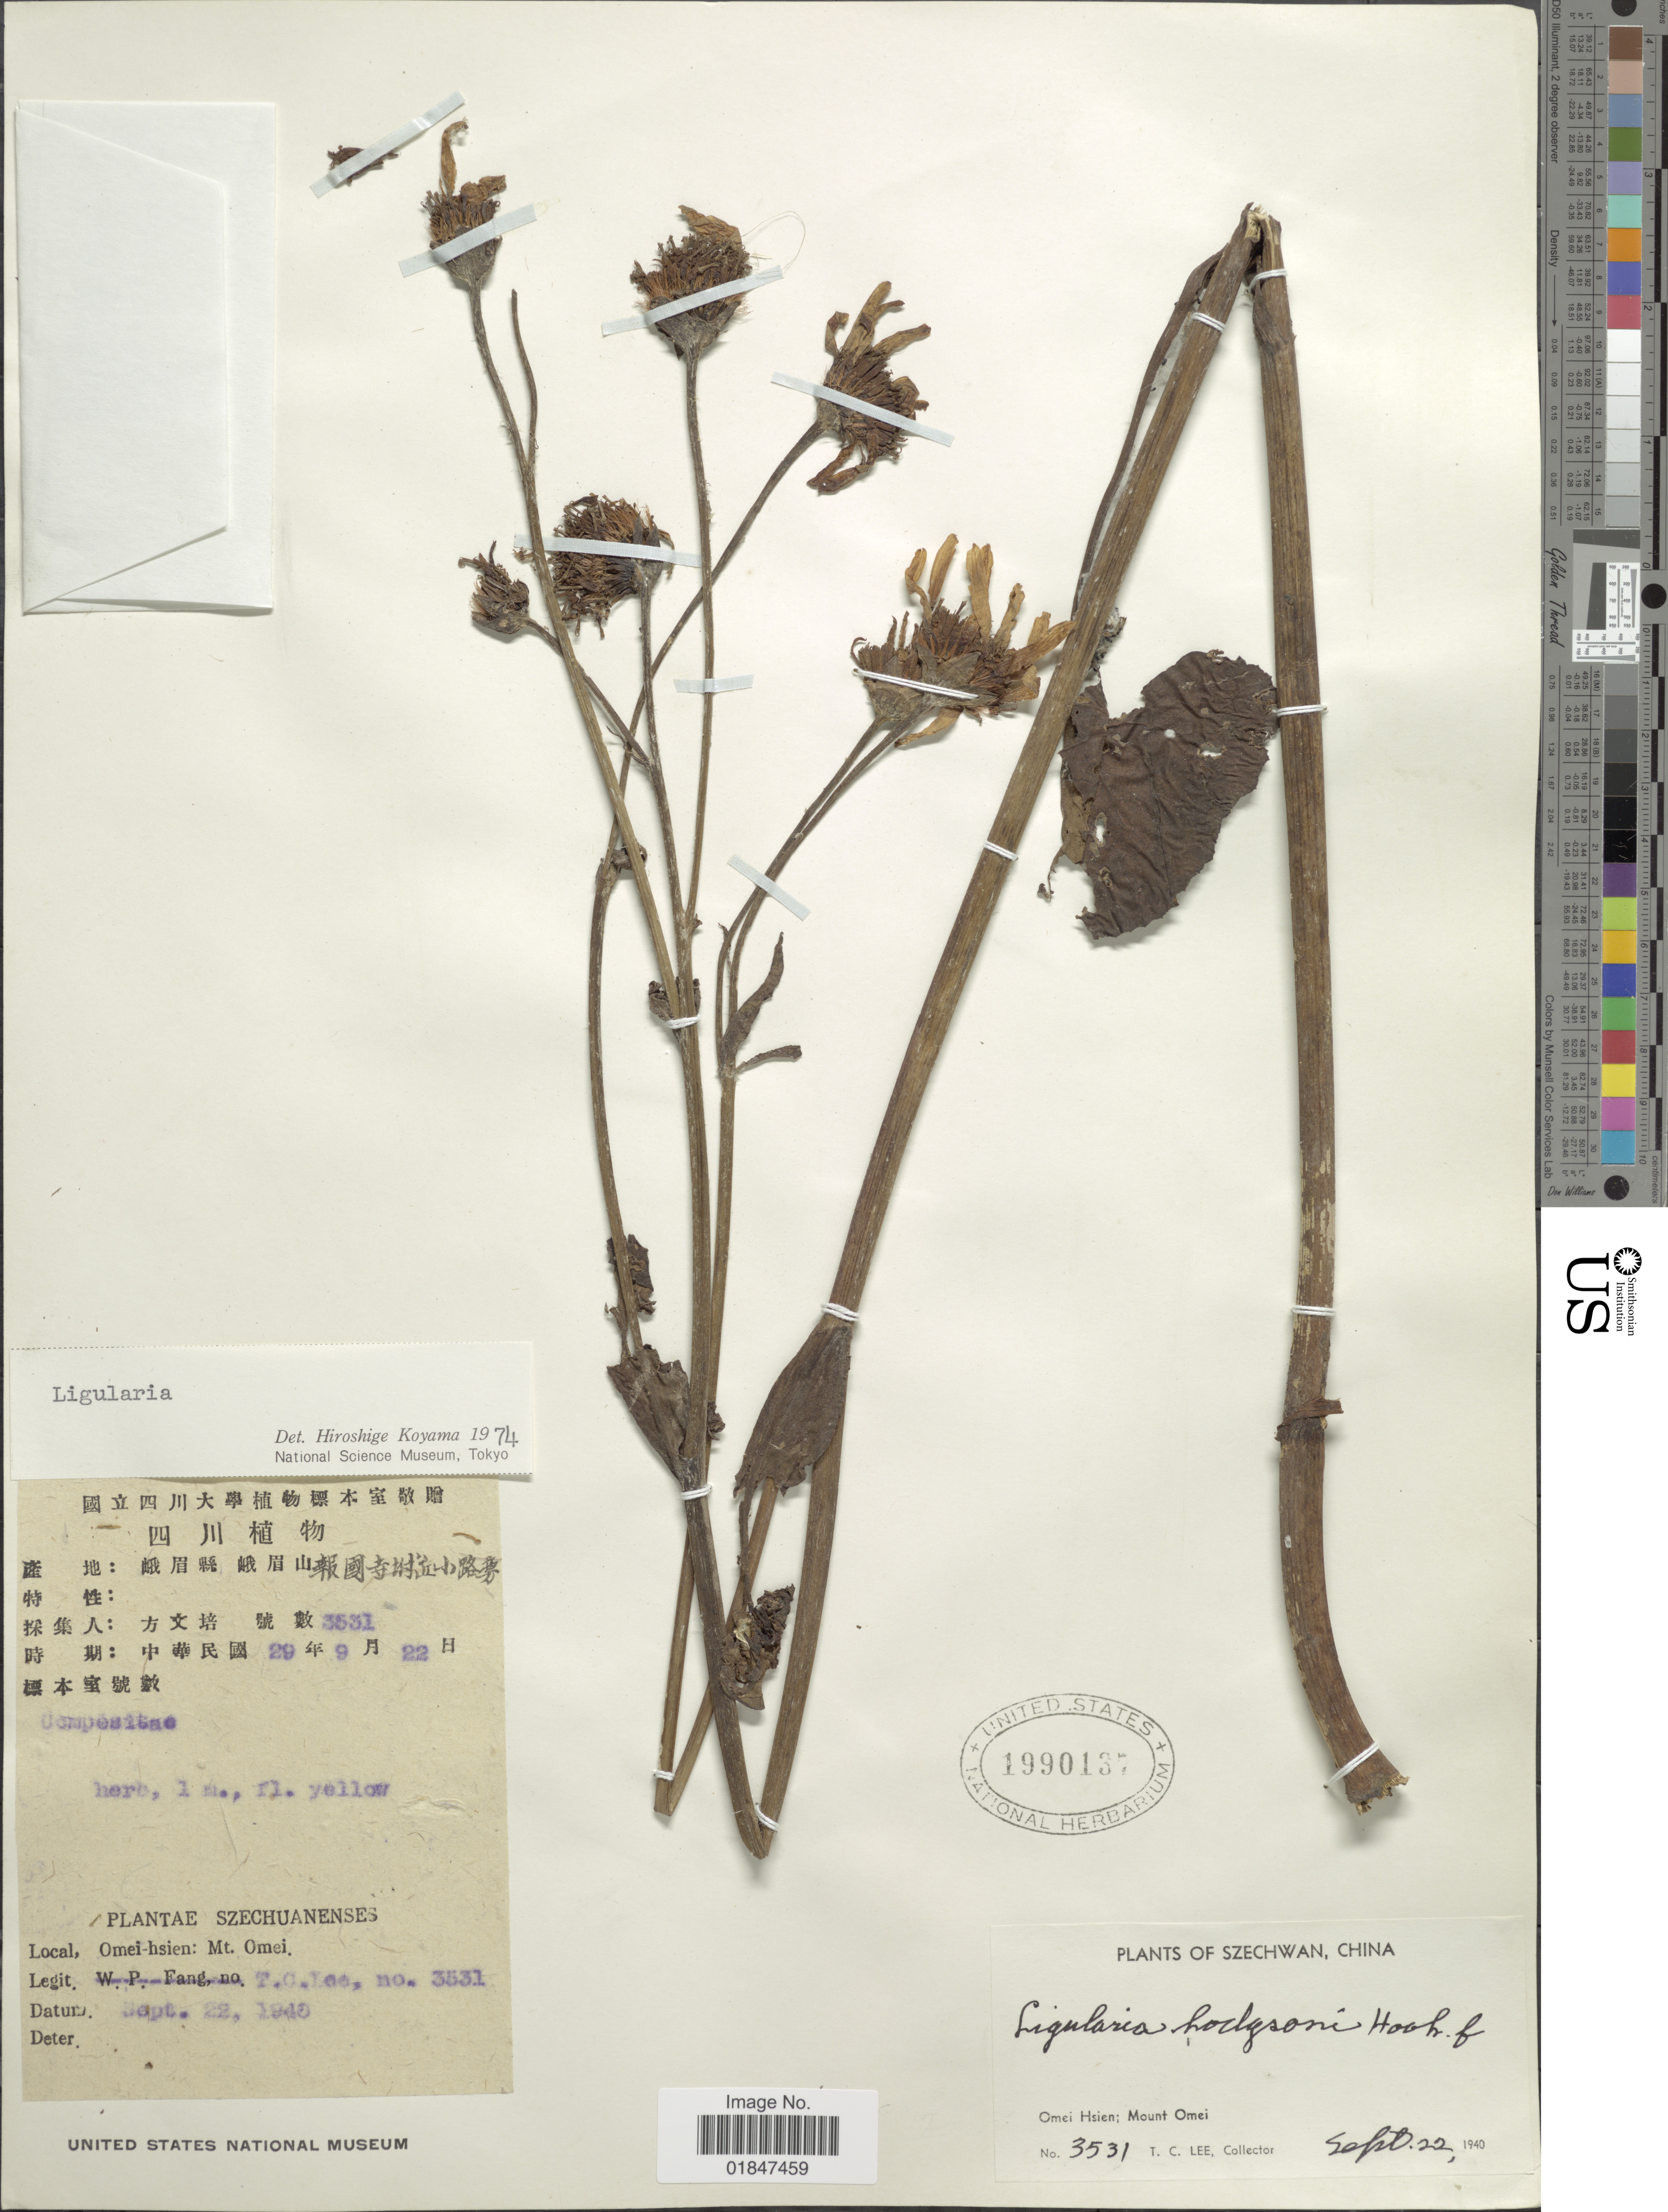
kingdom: Plantae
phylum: Tracheophyta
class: Magnoliopsida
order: Asterales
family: Asteraceae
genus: Ligularia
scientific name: Ligularia sp.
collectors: T. Lee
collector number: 3531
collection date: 1940-09-22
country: China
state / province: Sichuan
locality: Omei Hsien: Mount Omei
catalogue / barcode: US 1990137